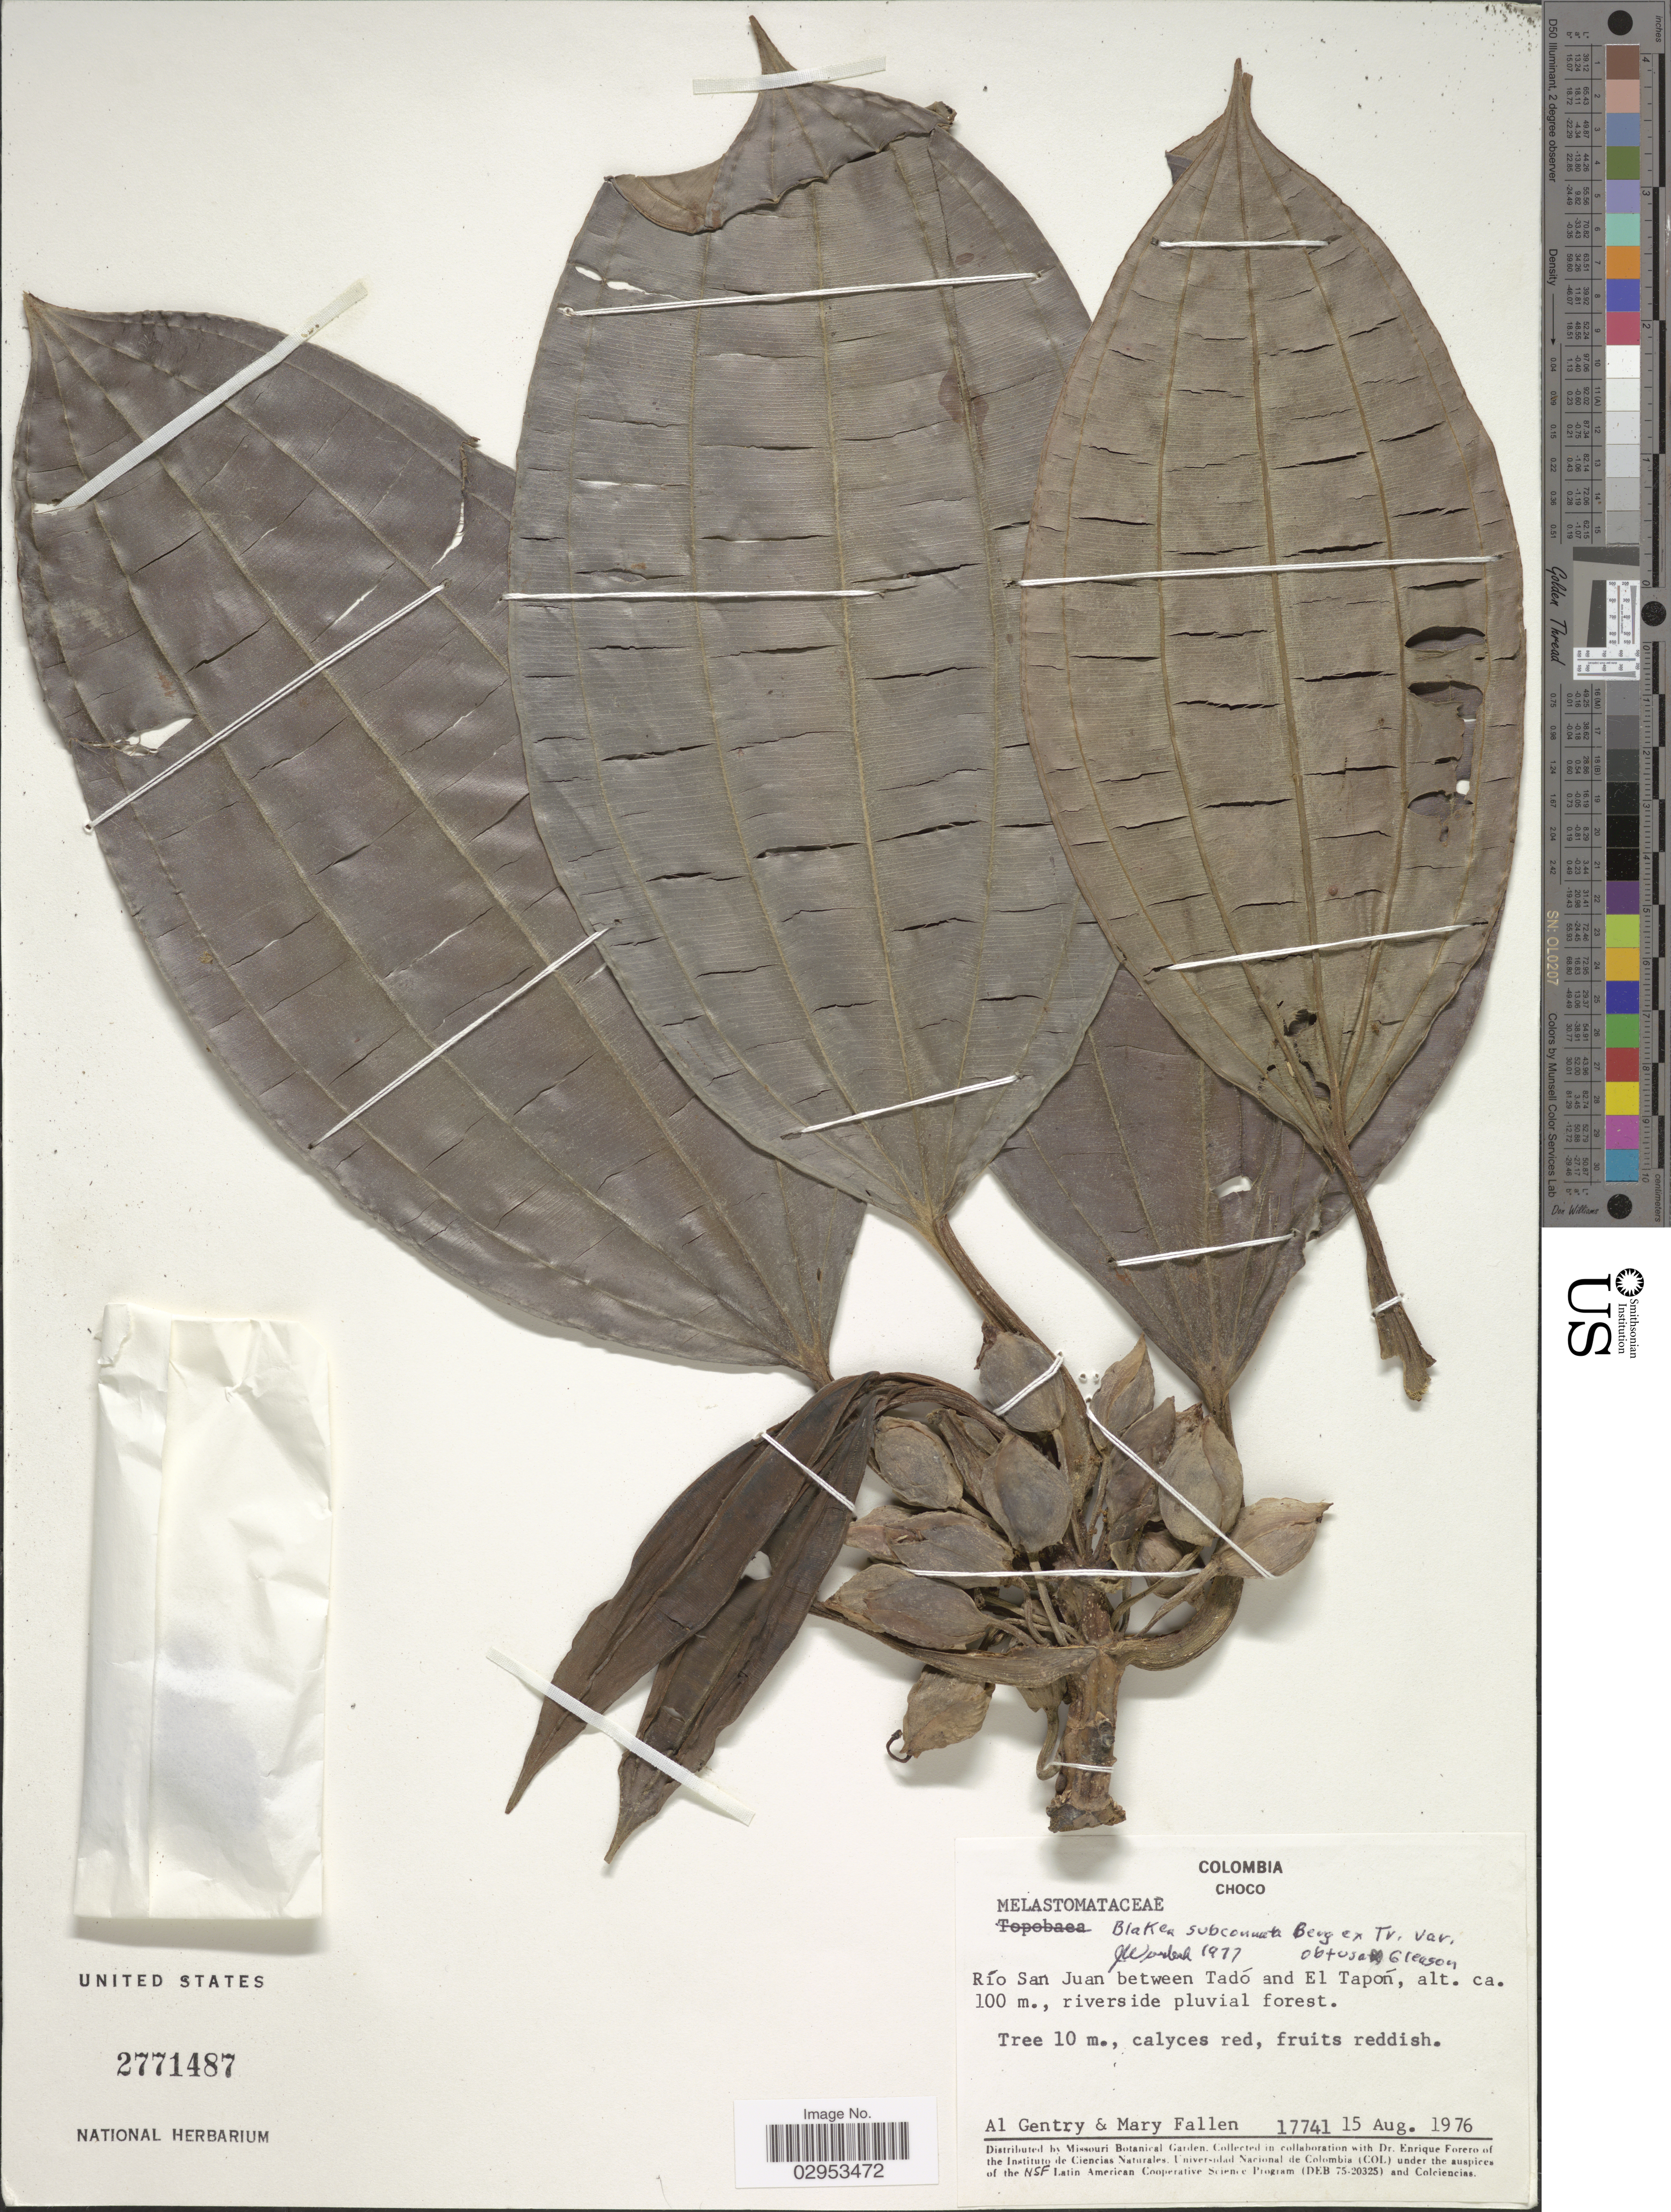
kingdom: Plantae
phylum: Tracheophyta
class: Magnoliopsida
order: Myrtales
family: Melastomataceae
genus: Blakea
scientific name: Blakea subconnata var. obtusa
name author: Gleason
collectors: A. H. Gentry & M. Fallen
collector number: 17741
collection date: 1976-08-15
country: Colombia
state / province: Chocó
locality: Río San Juan between Tadó and El Tapón.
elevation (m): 100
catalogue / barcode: US 2771487